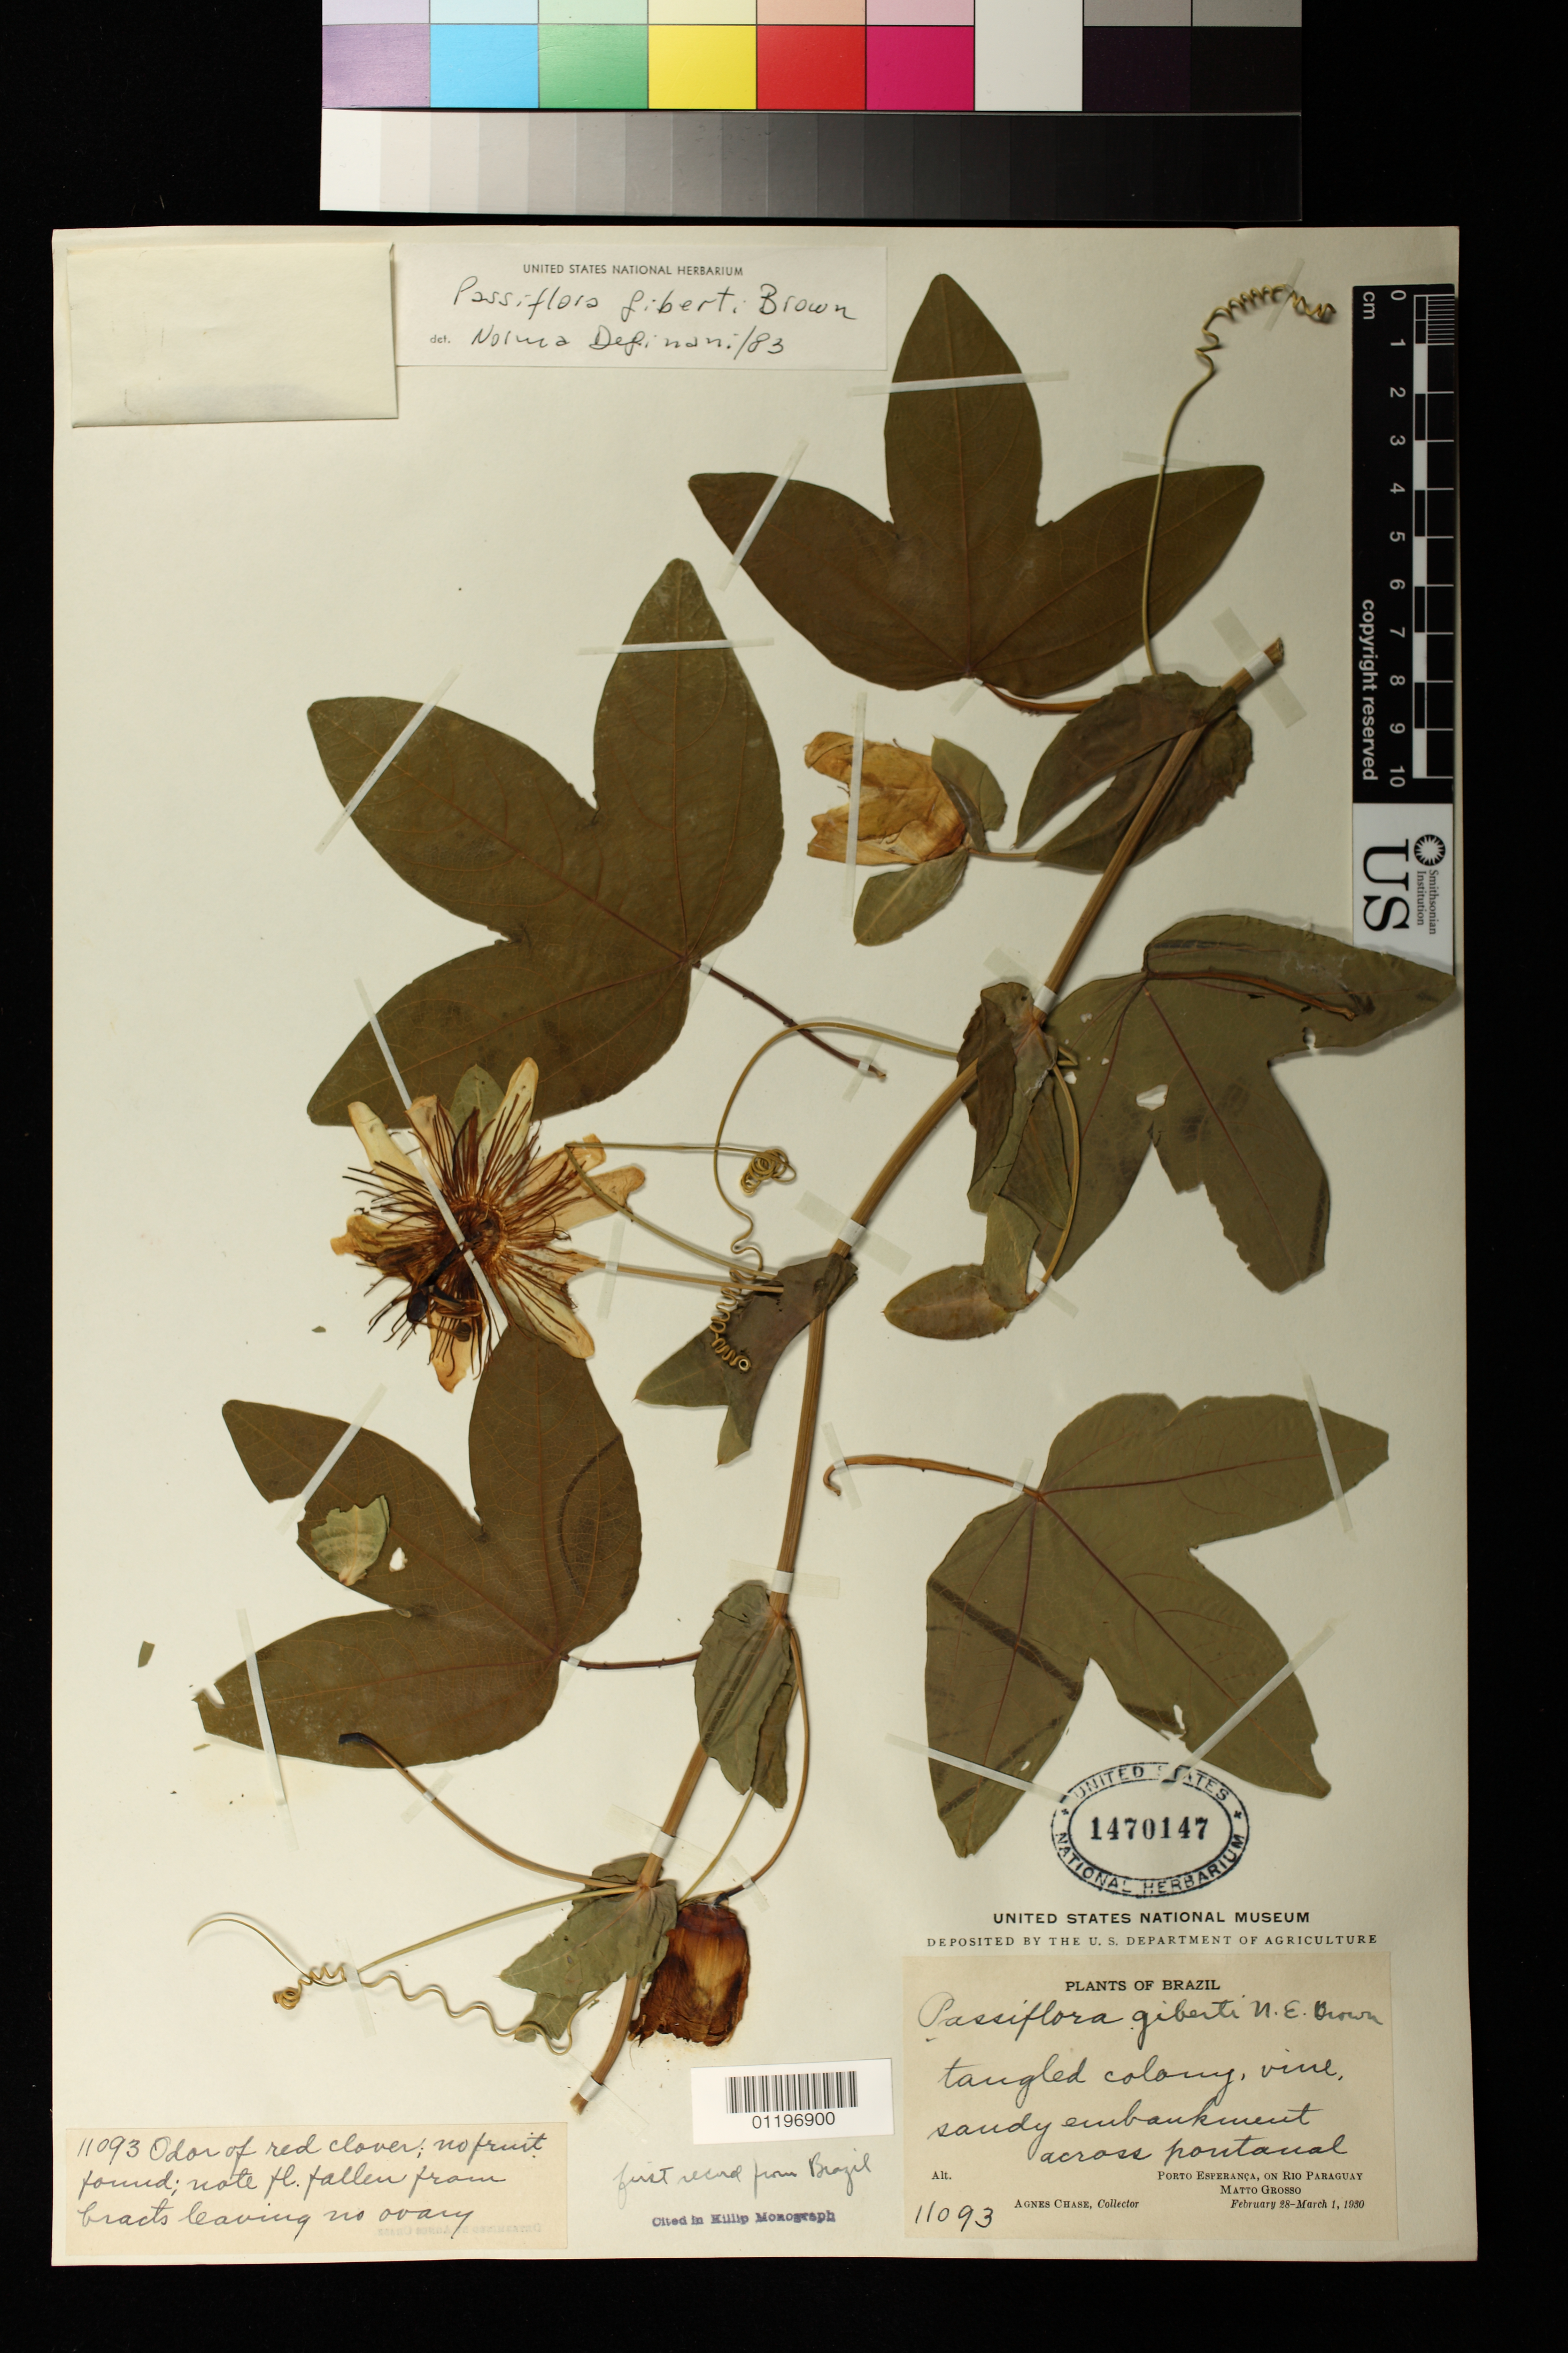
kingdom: Plantae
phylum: Tracheophyta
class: Magnoliopsida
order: Malpighiales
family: Passifloraceae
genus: Passiflora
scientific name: Passiflora gibertii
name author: N.E. Br.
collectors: A. Chase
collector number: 11093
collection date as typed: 28 Feb 1950 to 01 Mar 1950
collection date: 1950-02-28/1950-03-01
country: Brazil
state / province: Mato Grosso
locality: Porto Esperanca, on Rio Paraguay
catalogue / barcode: US 1470147